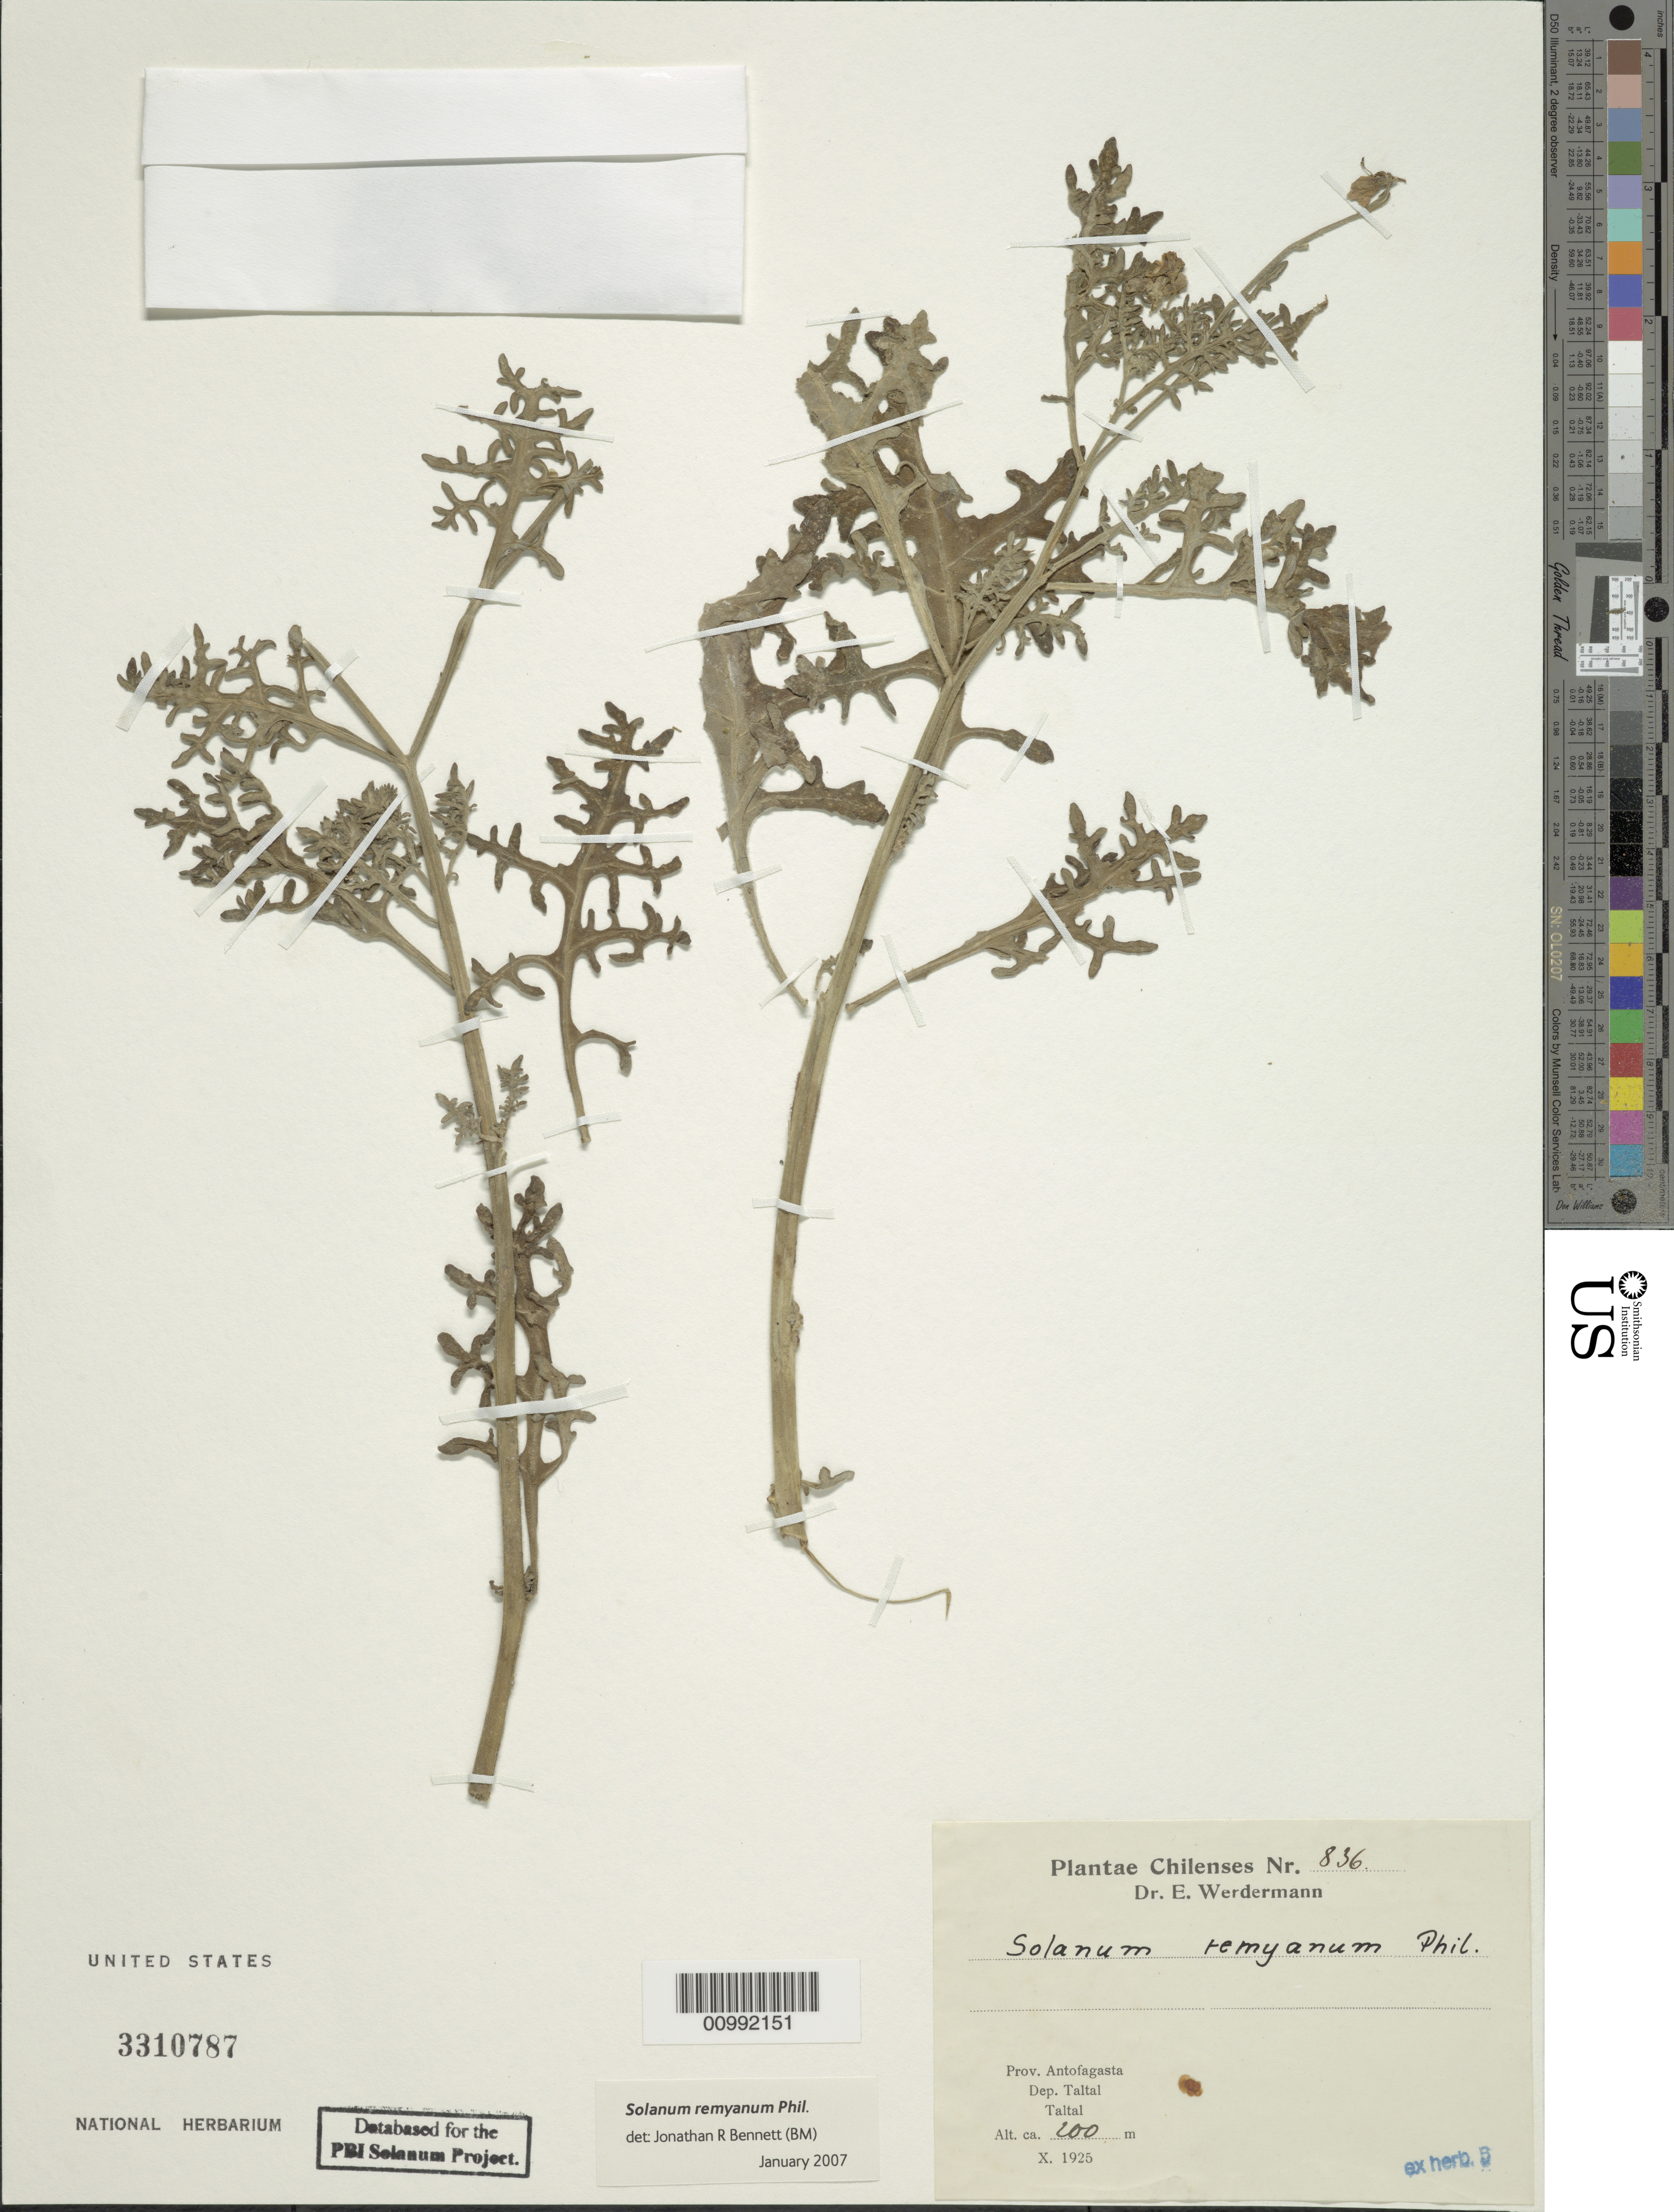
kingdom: Plantae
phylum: Tracheophyta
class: Magnoliopsida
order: Solanales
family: Solanaceae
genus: Solanum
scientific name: Solanum remyanum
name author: Phil.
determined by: Bennett, J. R.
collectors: E. Werdermann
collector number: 836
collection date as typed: Oct 1925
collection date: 1925-10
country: Chile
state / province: Antofagasta (II)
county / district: Taltal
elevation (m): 200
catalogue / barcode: US 3310787